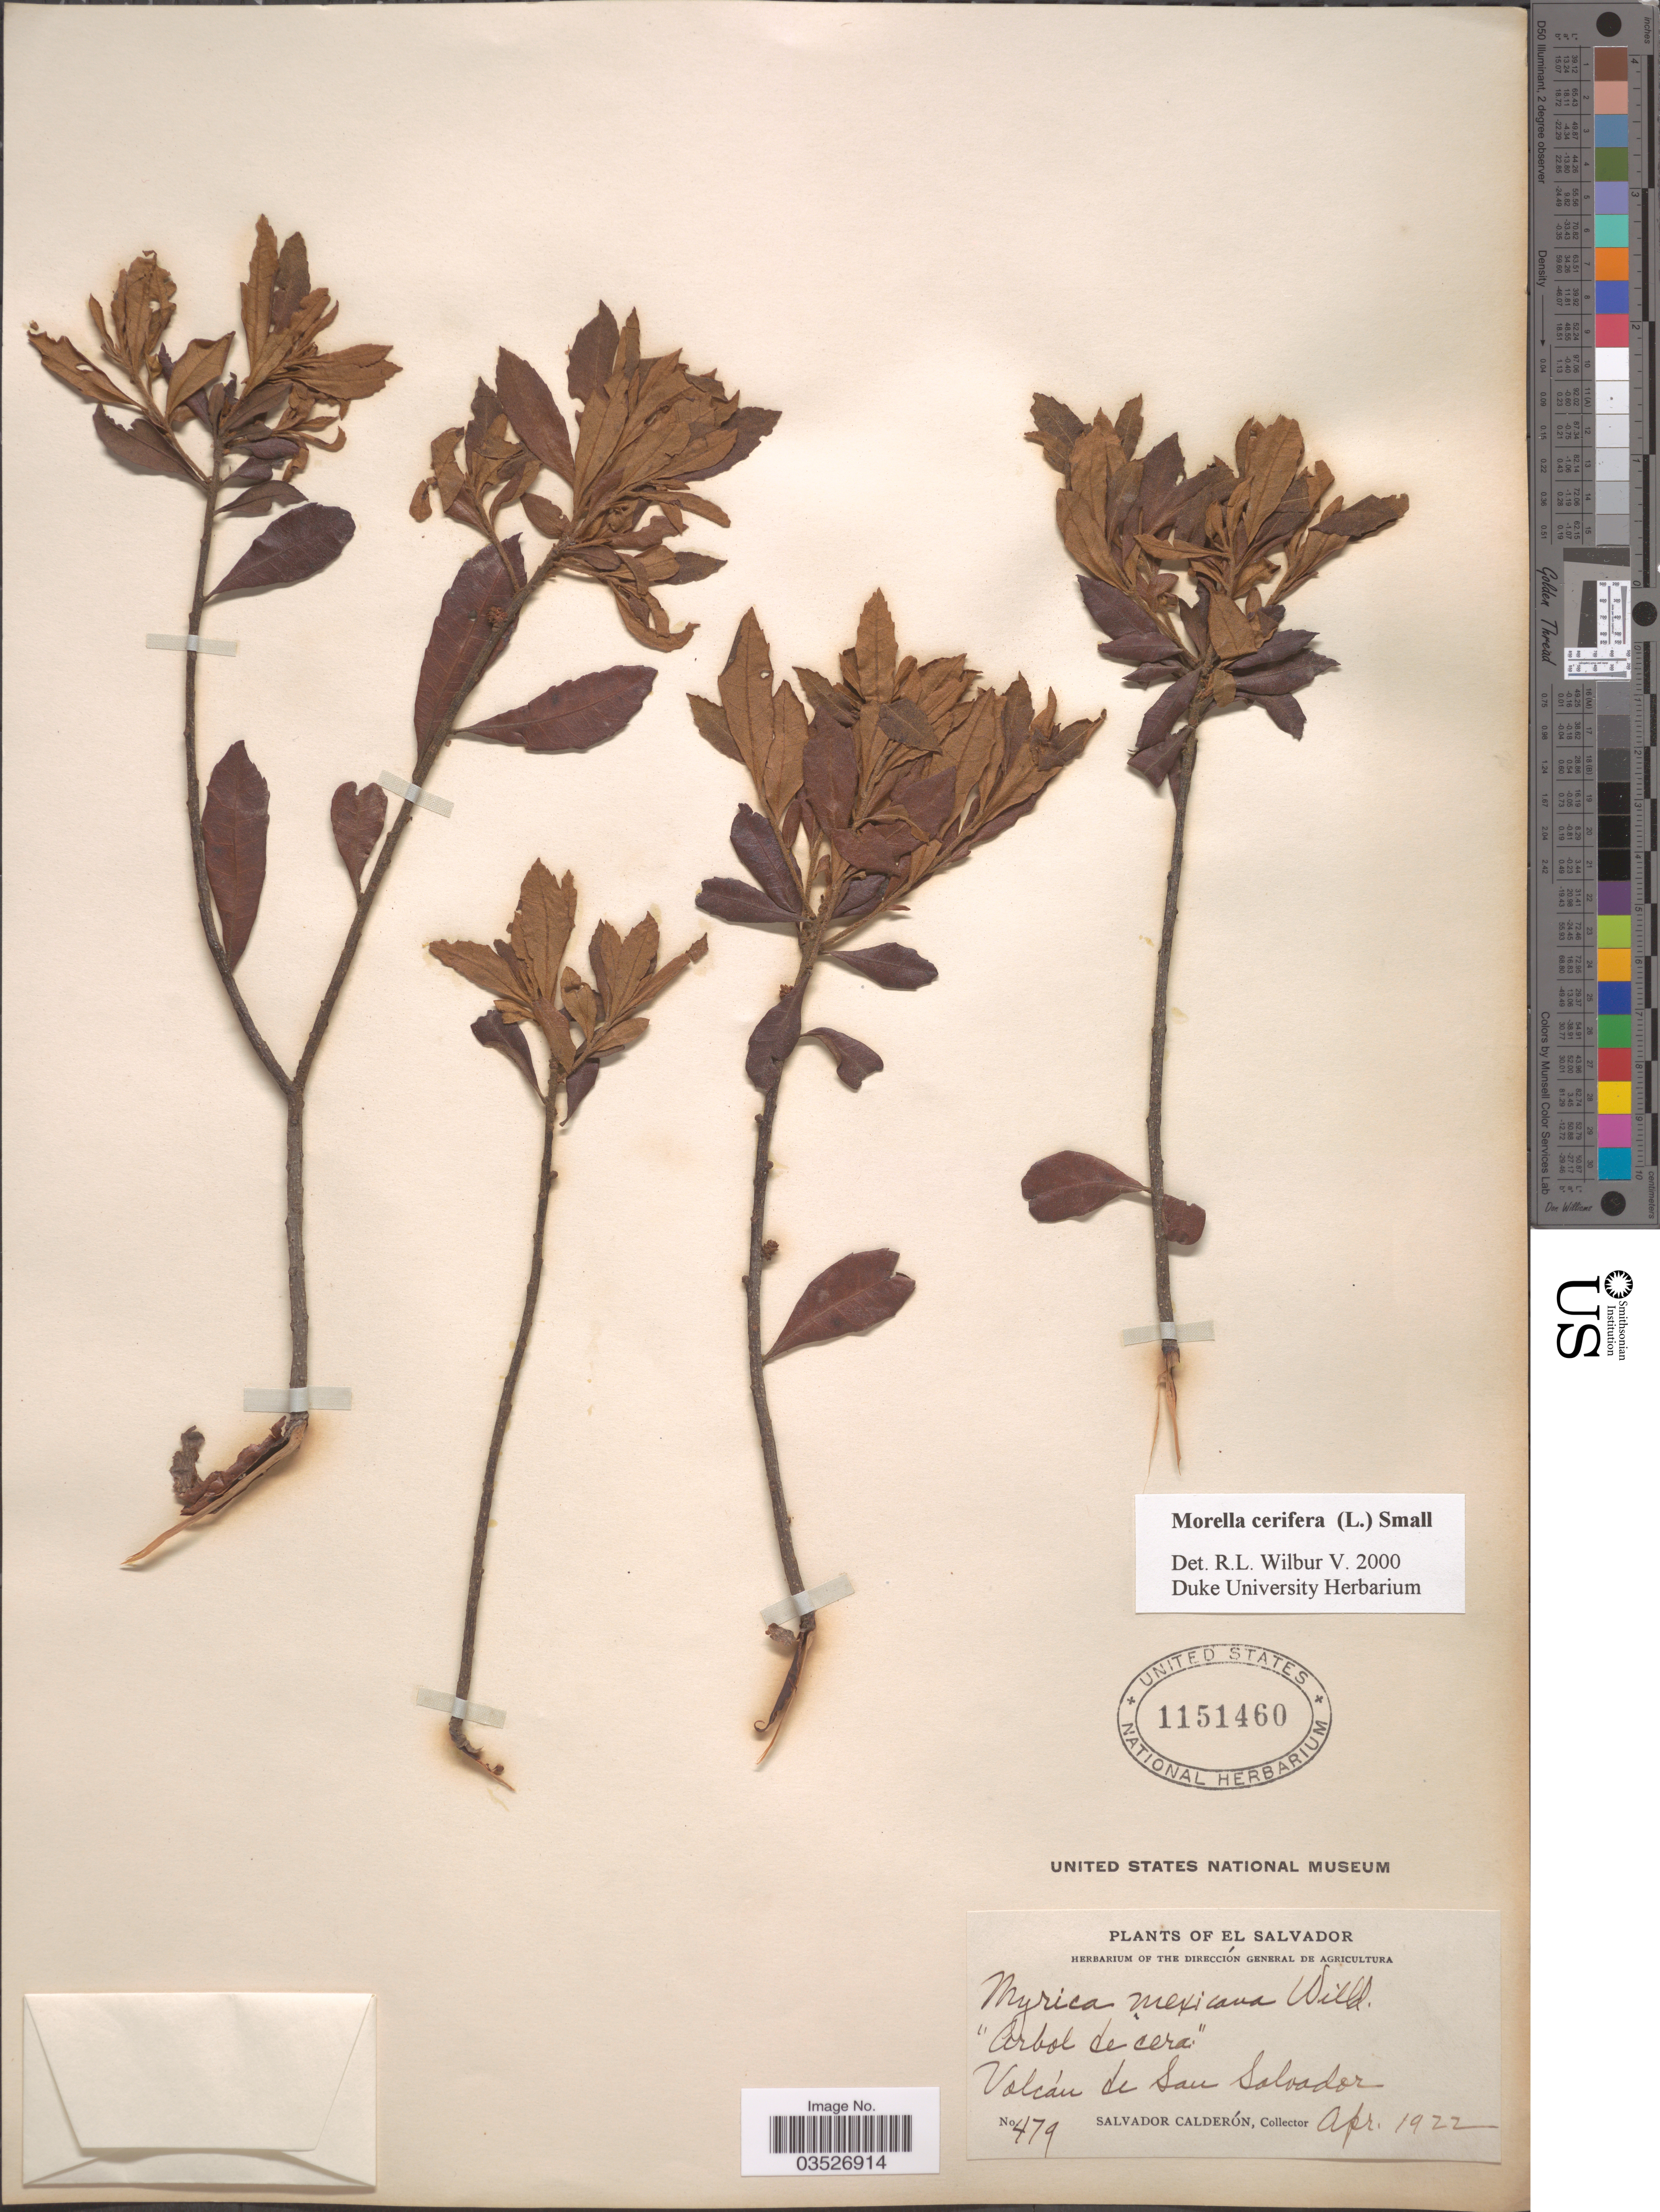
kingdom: Plantae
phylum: Tracheophyta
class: Magnoliopsida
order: Fagales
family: Myricaceae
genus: Morella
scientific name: Morella cerifera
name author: (L.) Small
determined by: Wilbur, R. L.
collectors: S. Calderón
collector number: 479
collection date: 1922-04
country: El Salvador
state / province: San Salvador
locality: Volcán de San Salvador.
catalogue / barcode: US 1151460